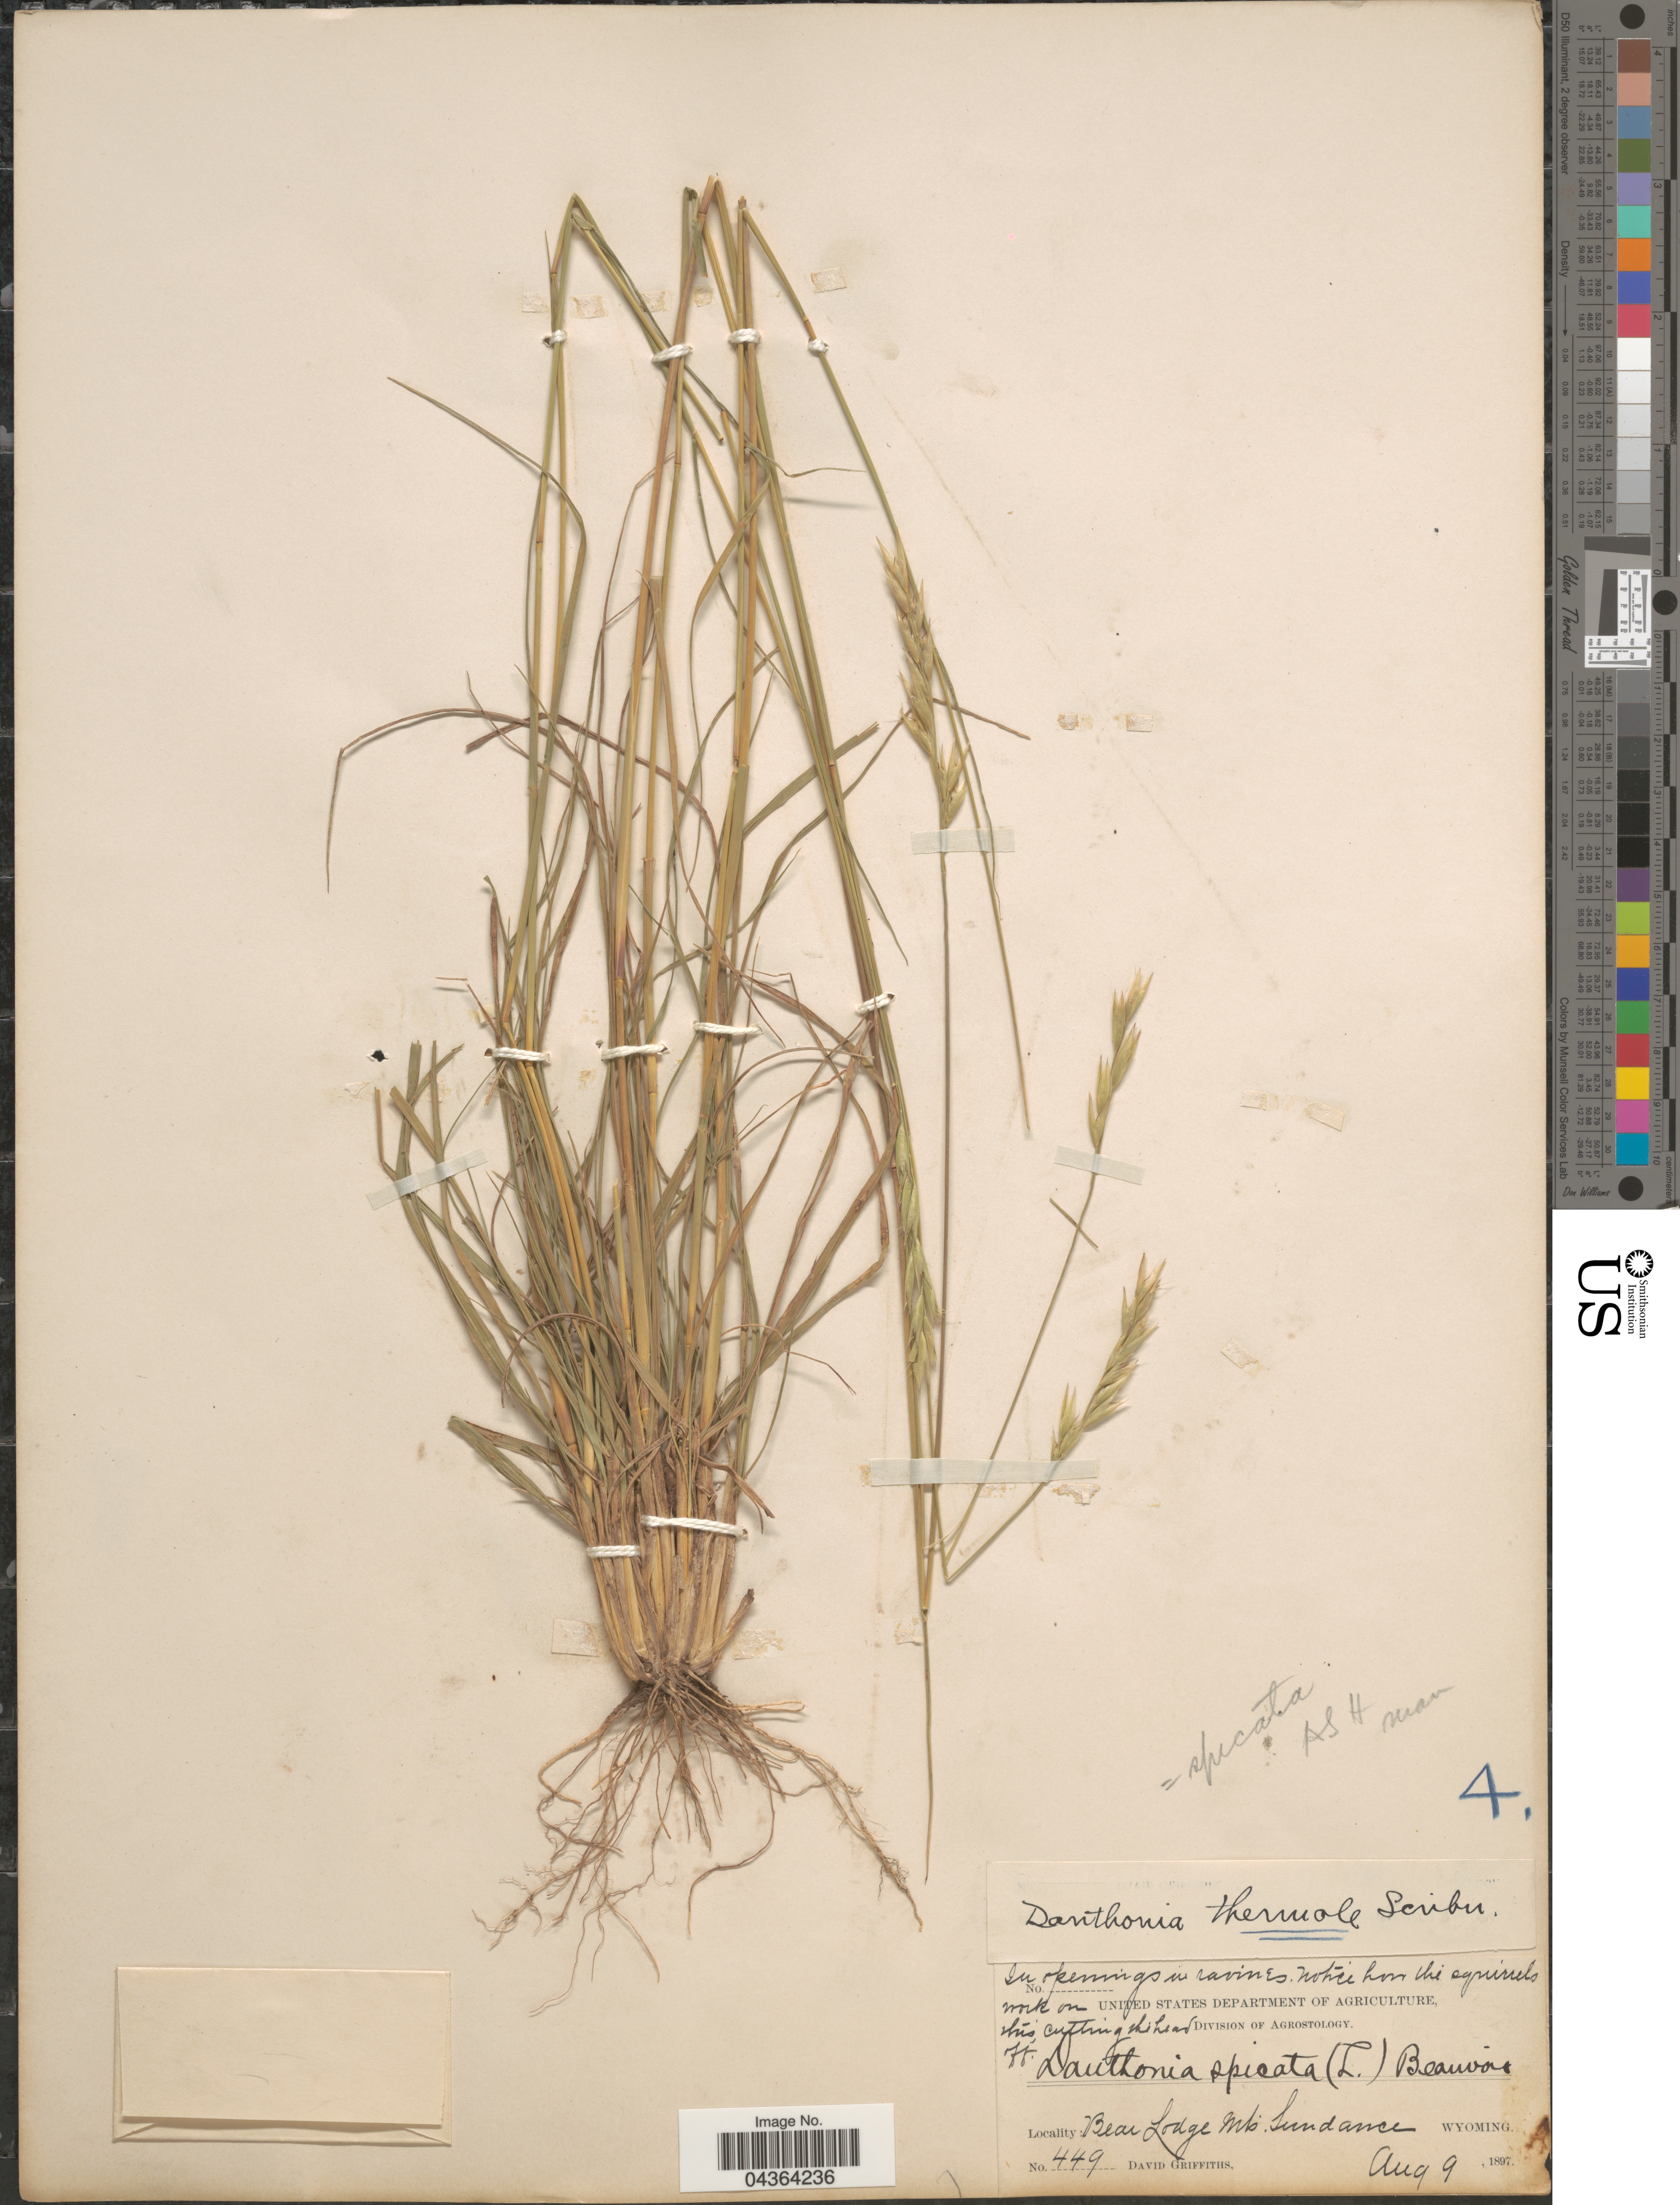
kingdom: Plantae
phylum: Tracheophyta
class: Liliopsida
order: Poales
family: Poaceae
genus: Danthonia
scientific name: Danthonia spicata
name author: (L.) P. Beauv. ex Roem. & Schult.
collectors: D. Griffiths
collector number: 449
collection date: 1897-08-09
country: United States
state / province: Wyoming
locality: Bear Lodge Mts. Sundance.